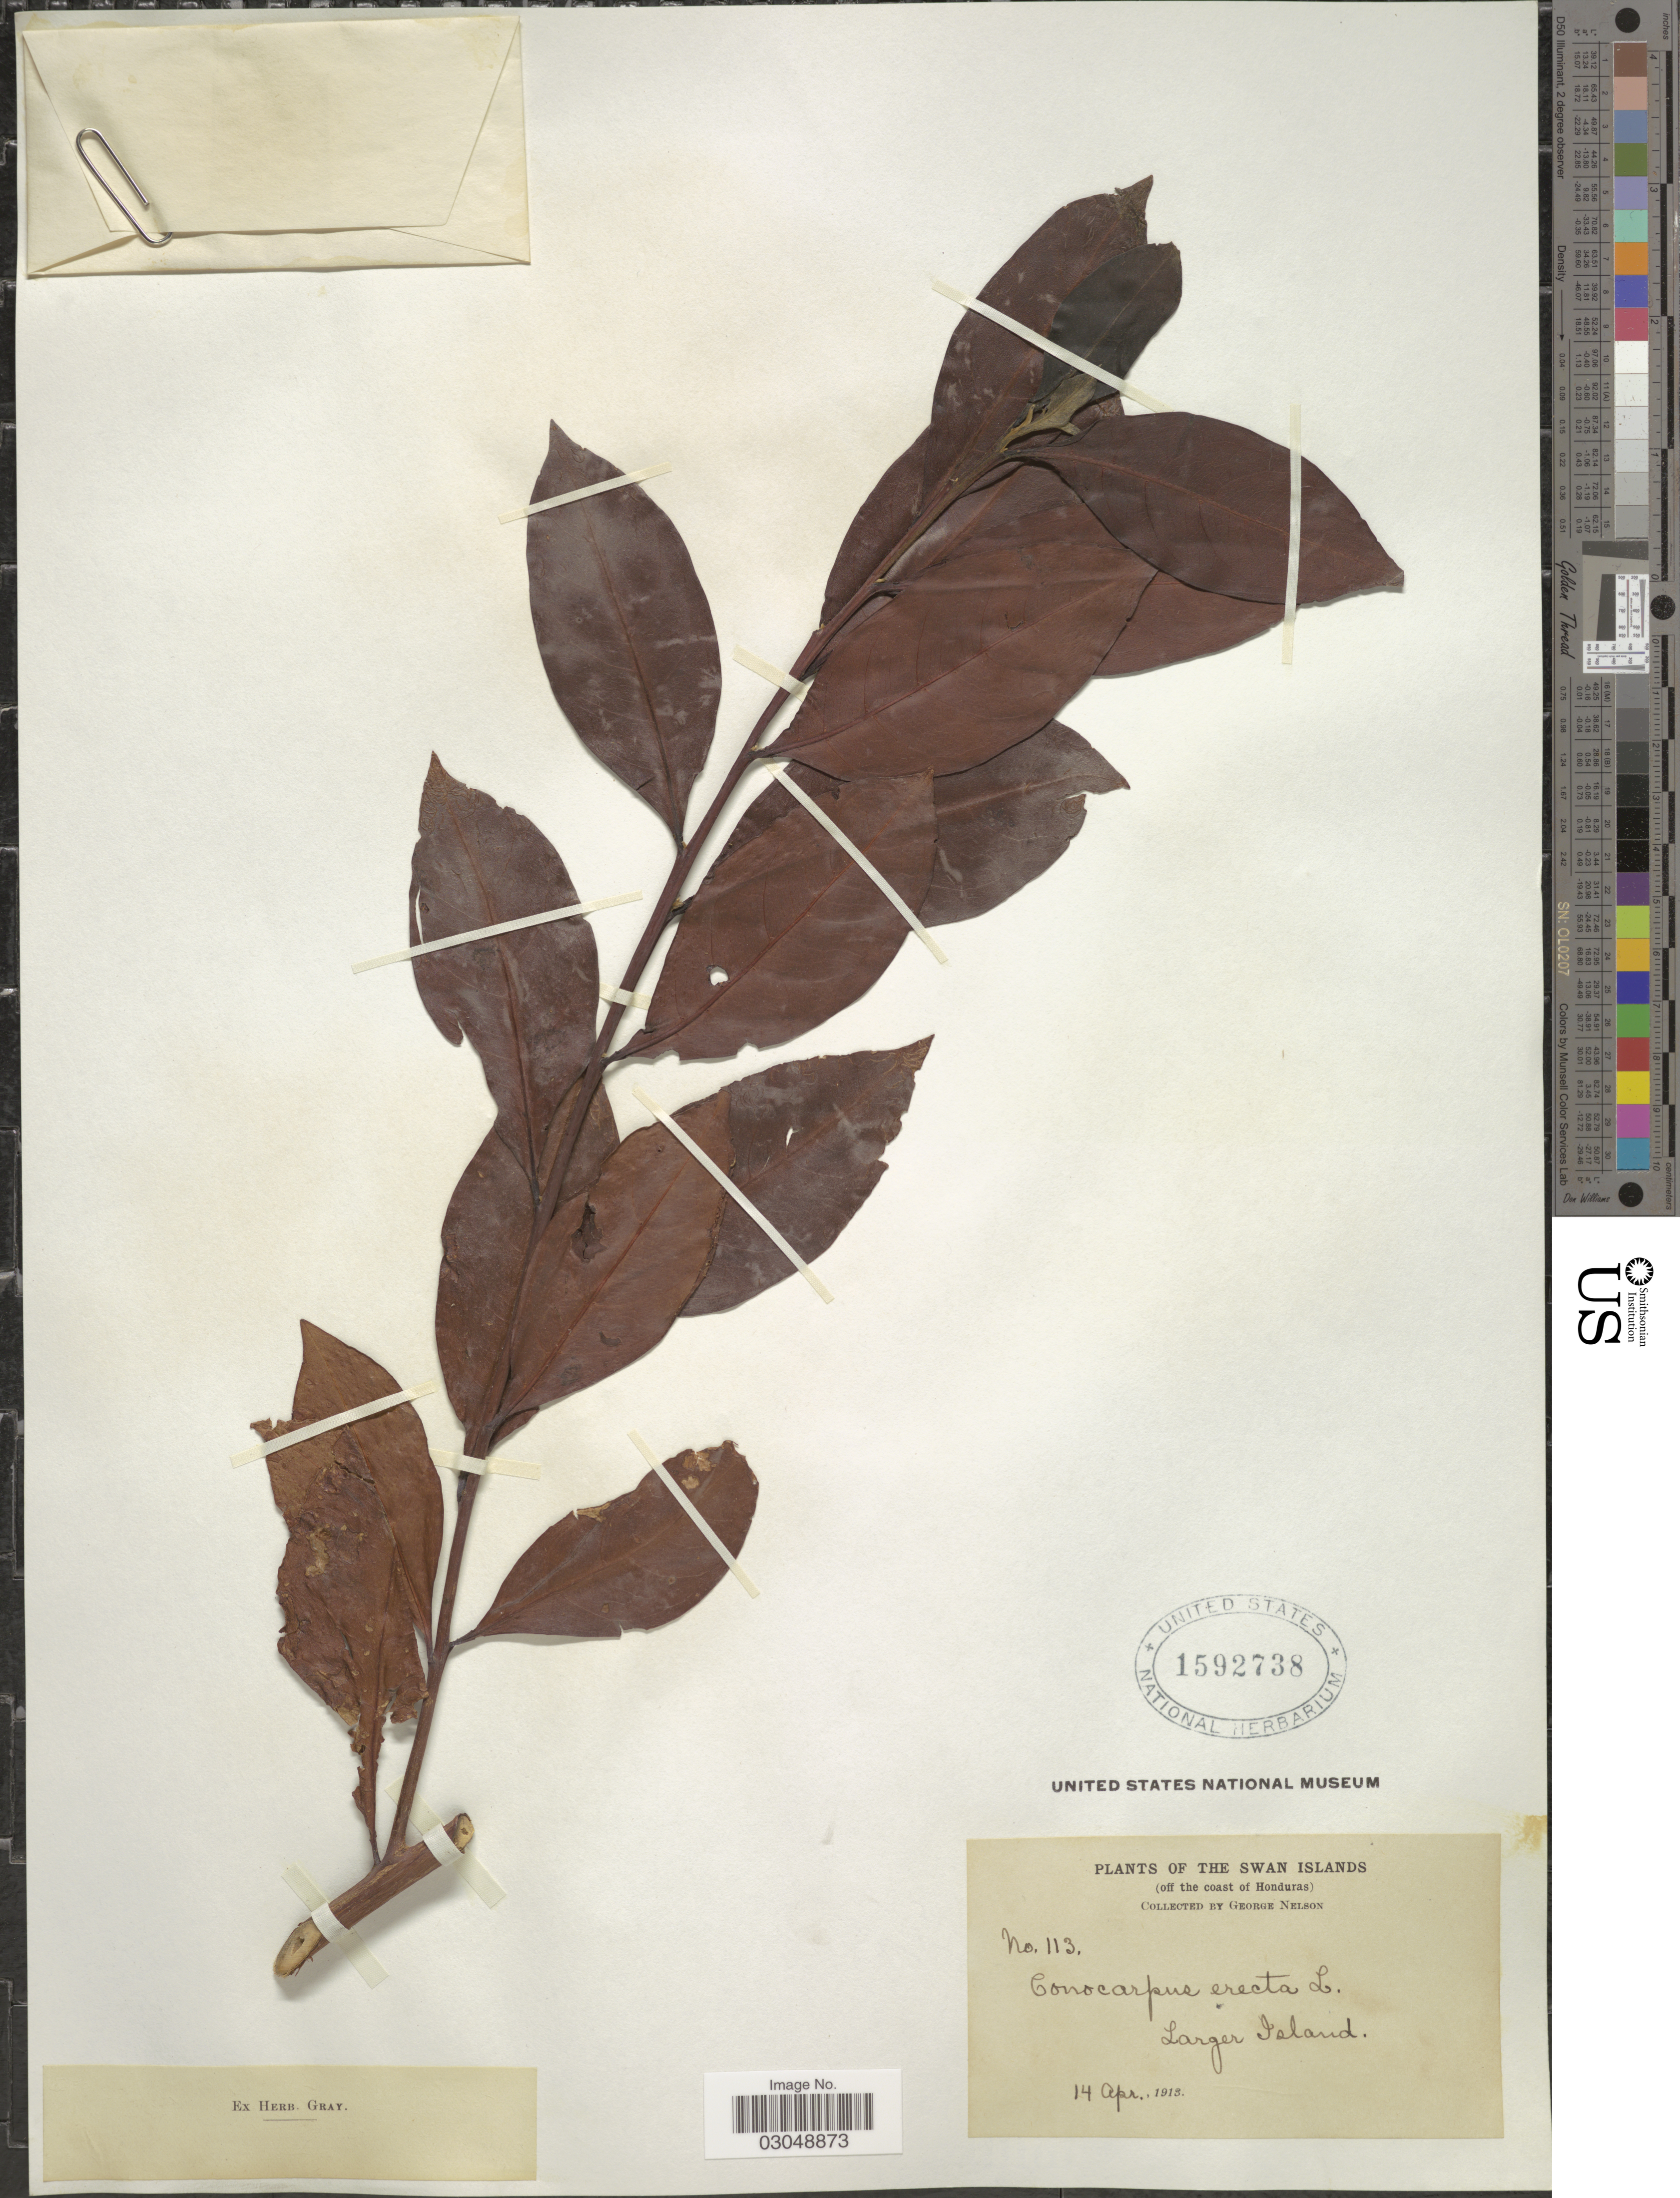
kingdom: Plantae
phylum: Tracheophyta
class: Magnoliopsida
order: Myrtales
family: Combretaceae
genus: Conocarpus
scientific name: Conocarpus erectus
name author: L.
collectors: G. Nelson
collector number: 113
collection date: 1913-04-14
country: Honduras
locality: The Swan Islands (off the coast of Honduras). Larger Island.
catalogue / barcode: US 1592738